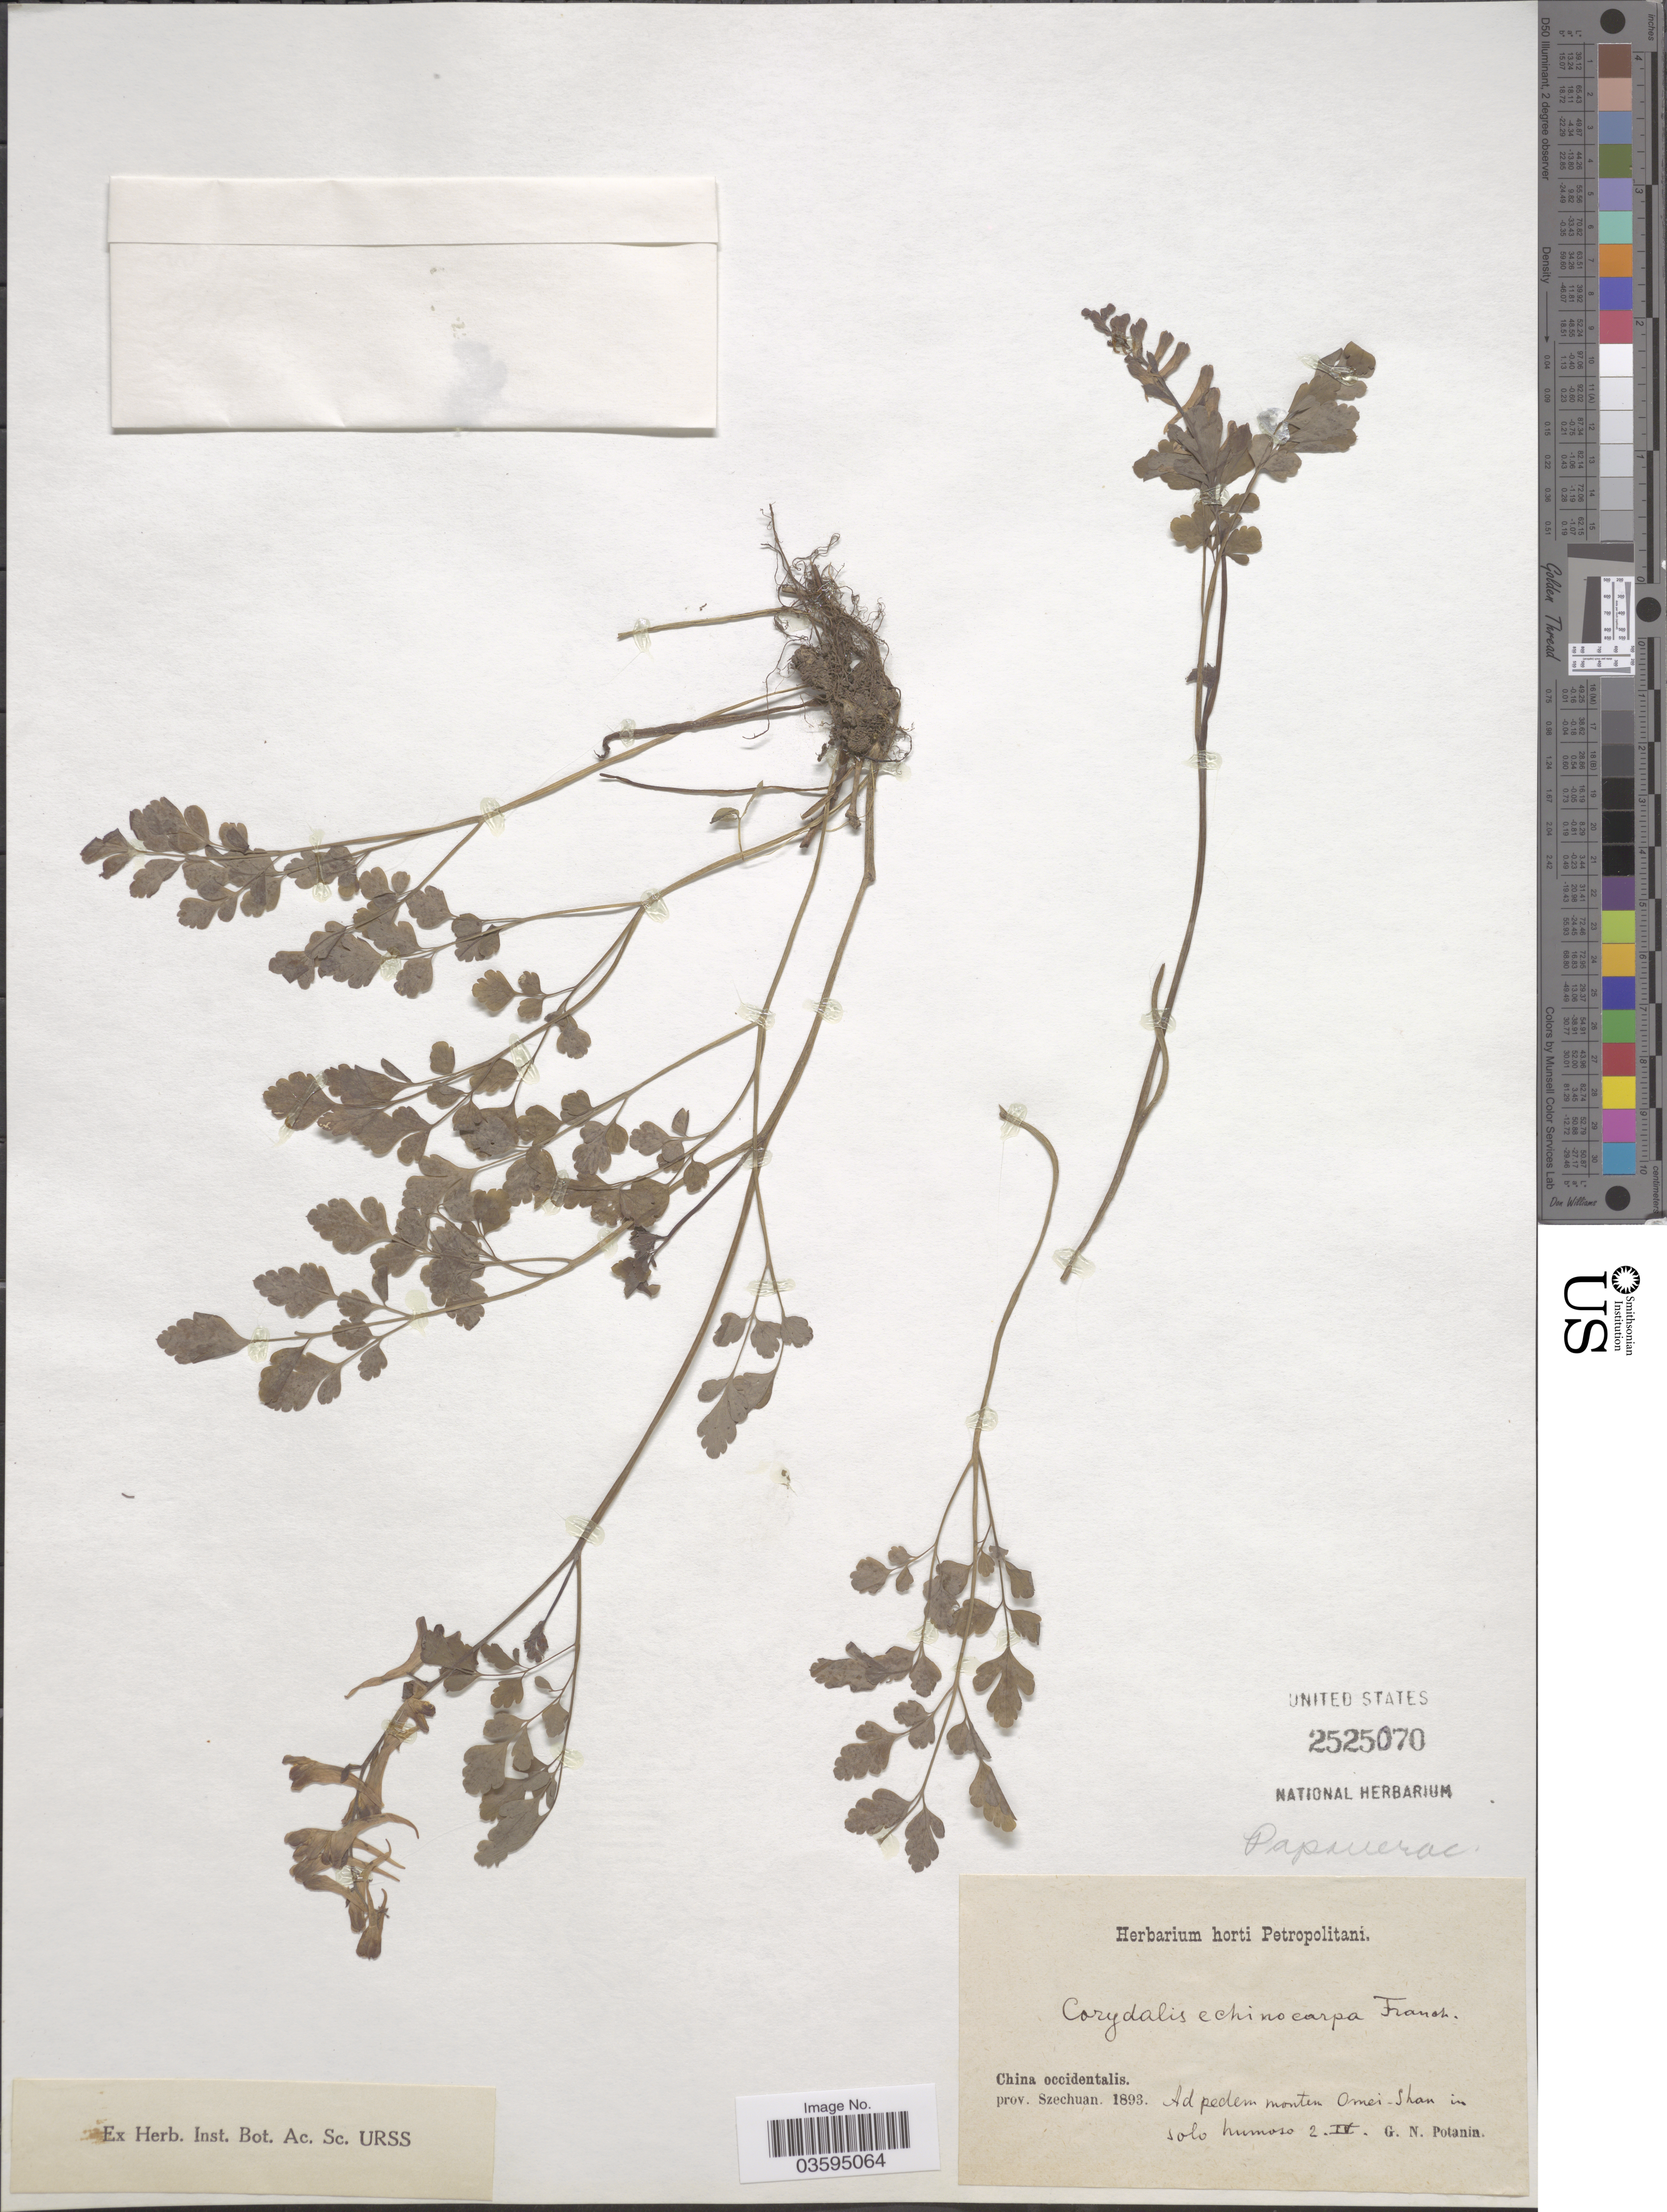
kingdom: Plantae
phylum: Tracheophyta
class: Magnoliopsida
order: Ranunculales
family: Papaveraceae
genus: Corydalis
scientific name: Corydalis echinocarpa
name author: Franch.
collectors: G. Potanin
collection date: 1893-04-02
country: China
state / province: Sichuan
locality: China occidentalis. Prov. Szechuan. Ad pedem montem Omei-Shan in solo humoso.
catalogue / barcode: US 2525070